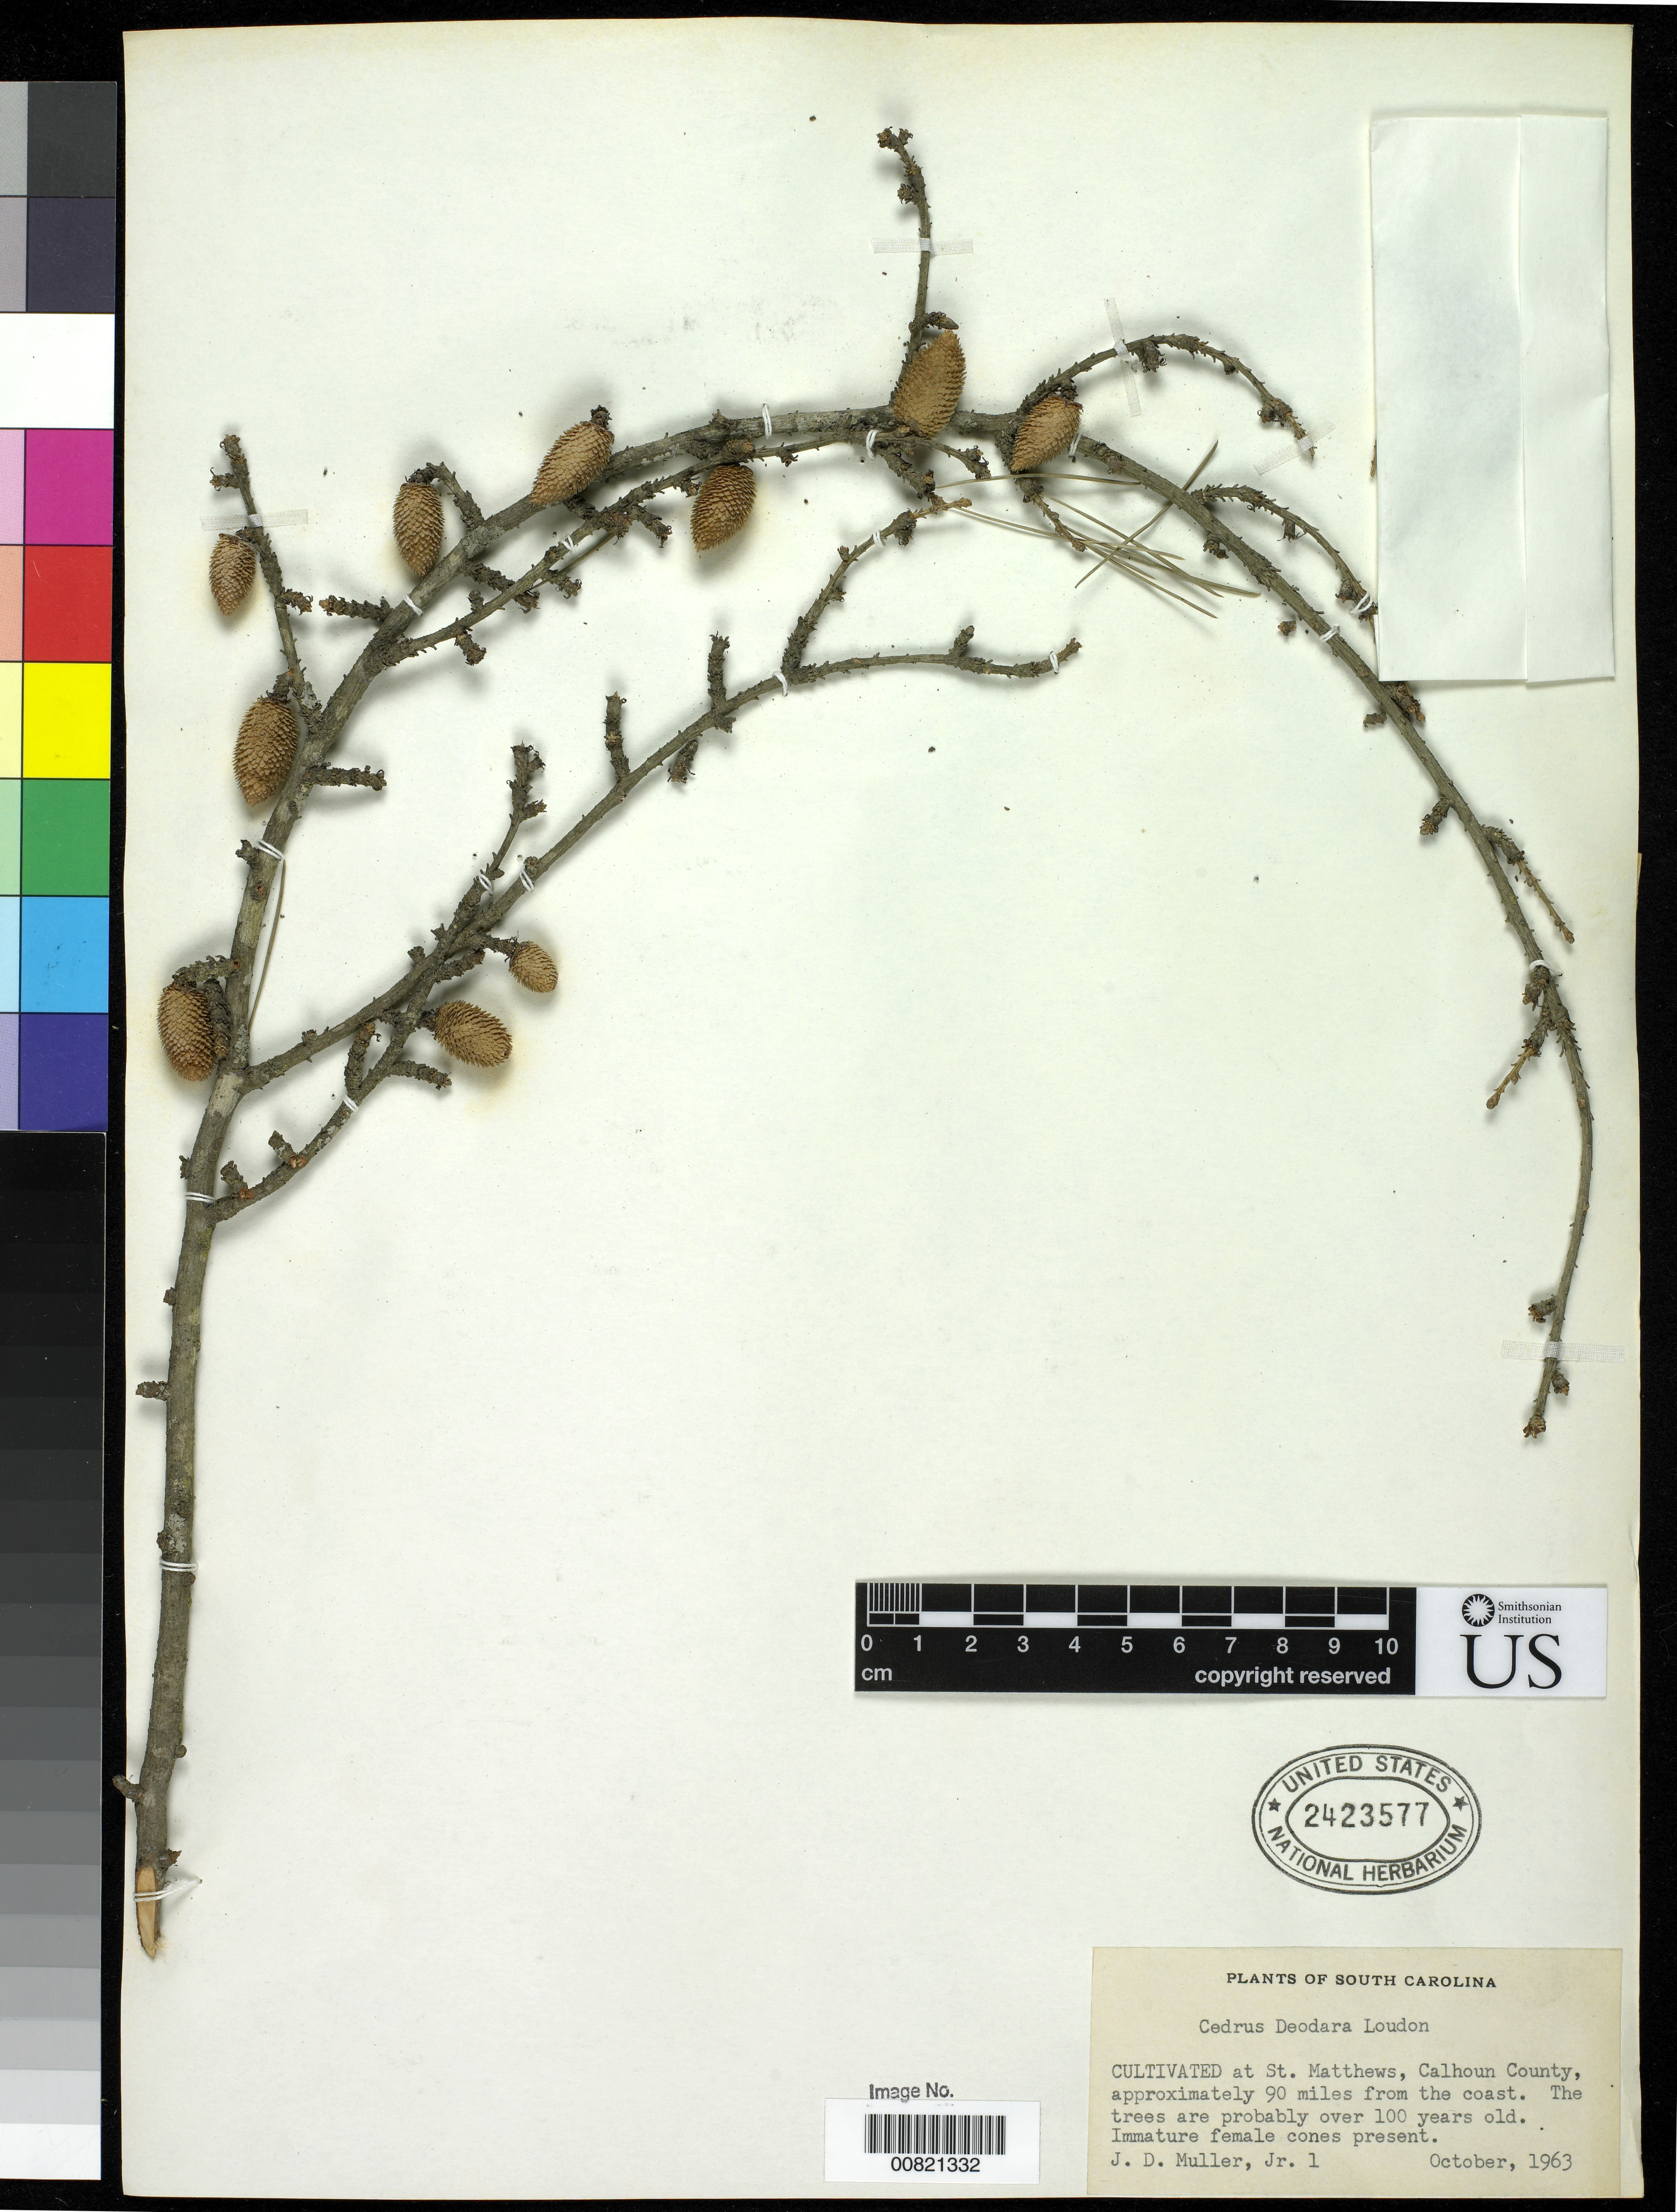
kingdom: Plantae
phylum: Tracheophyta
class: Pinopsida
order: Pinales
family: Pinaceae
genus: Cedrus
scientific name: Cedrus deodara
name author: (Roxb. ex D. Don) G. Don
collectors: J. D. Muller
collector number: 1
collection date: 1963-10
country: United States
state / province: South Carolina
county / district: Calhoun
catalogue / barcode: US 2423577